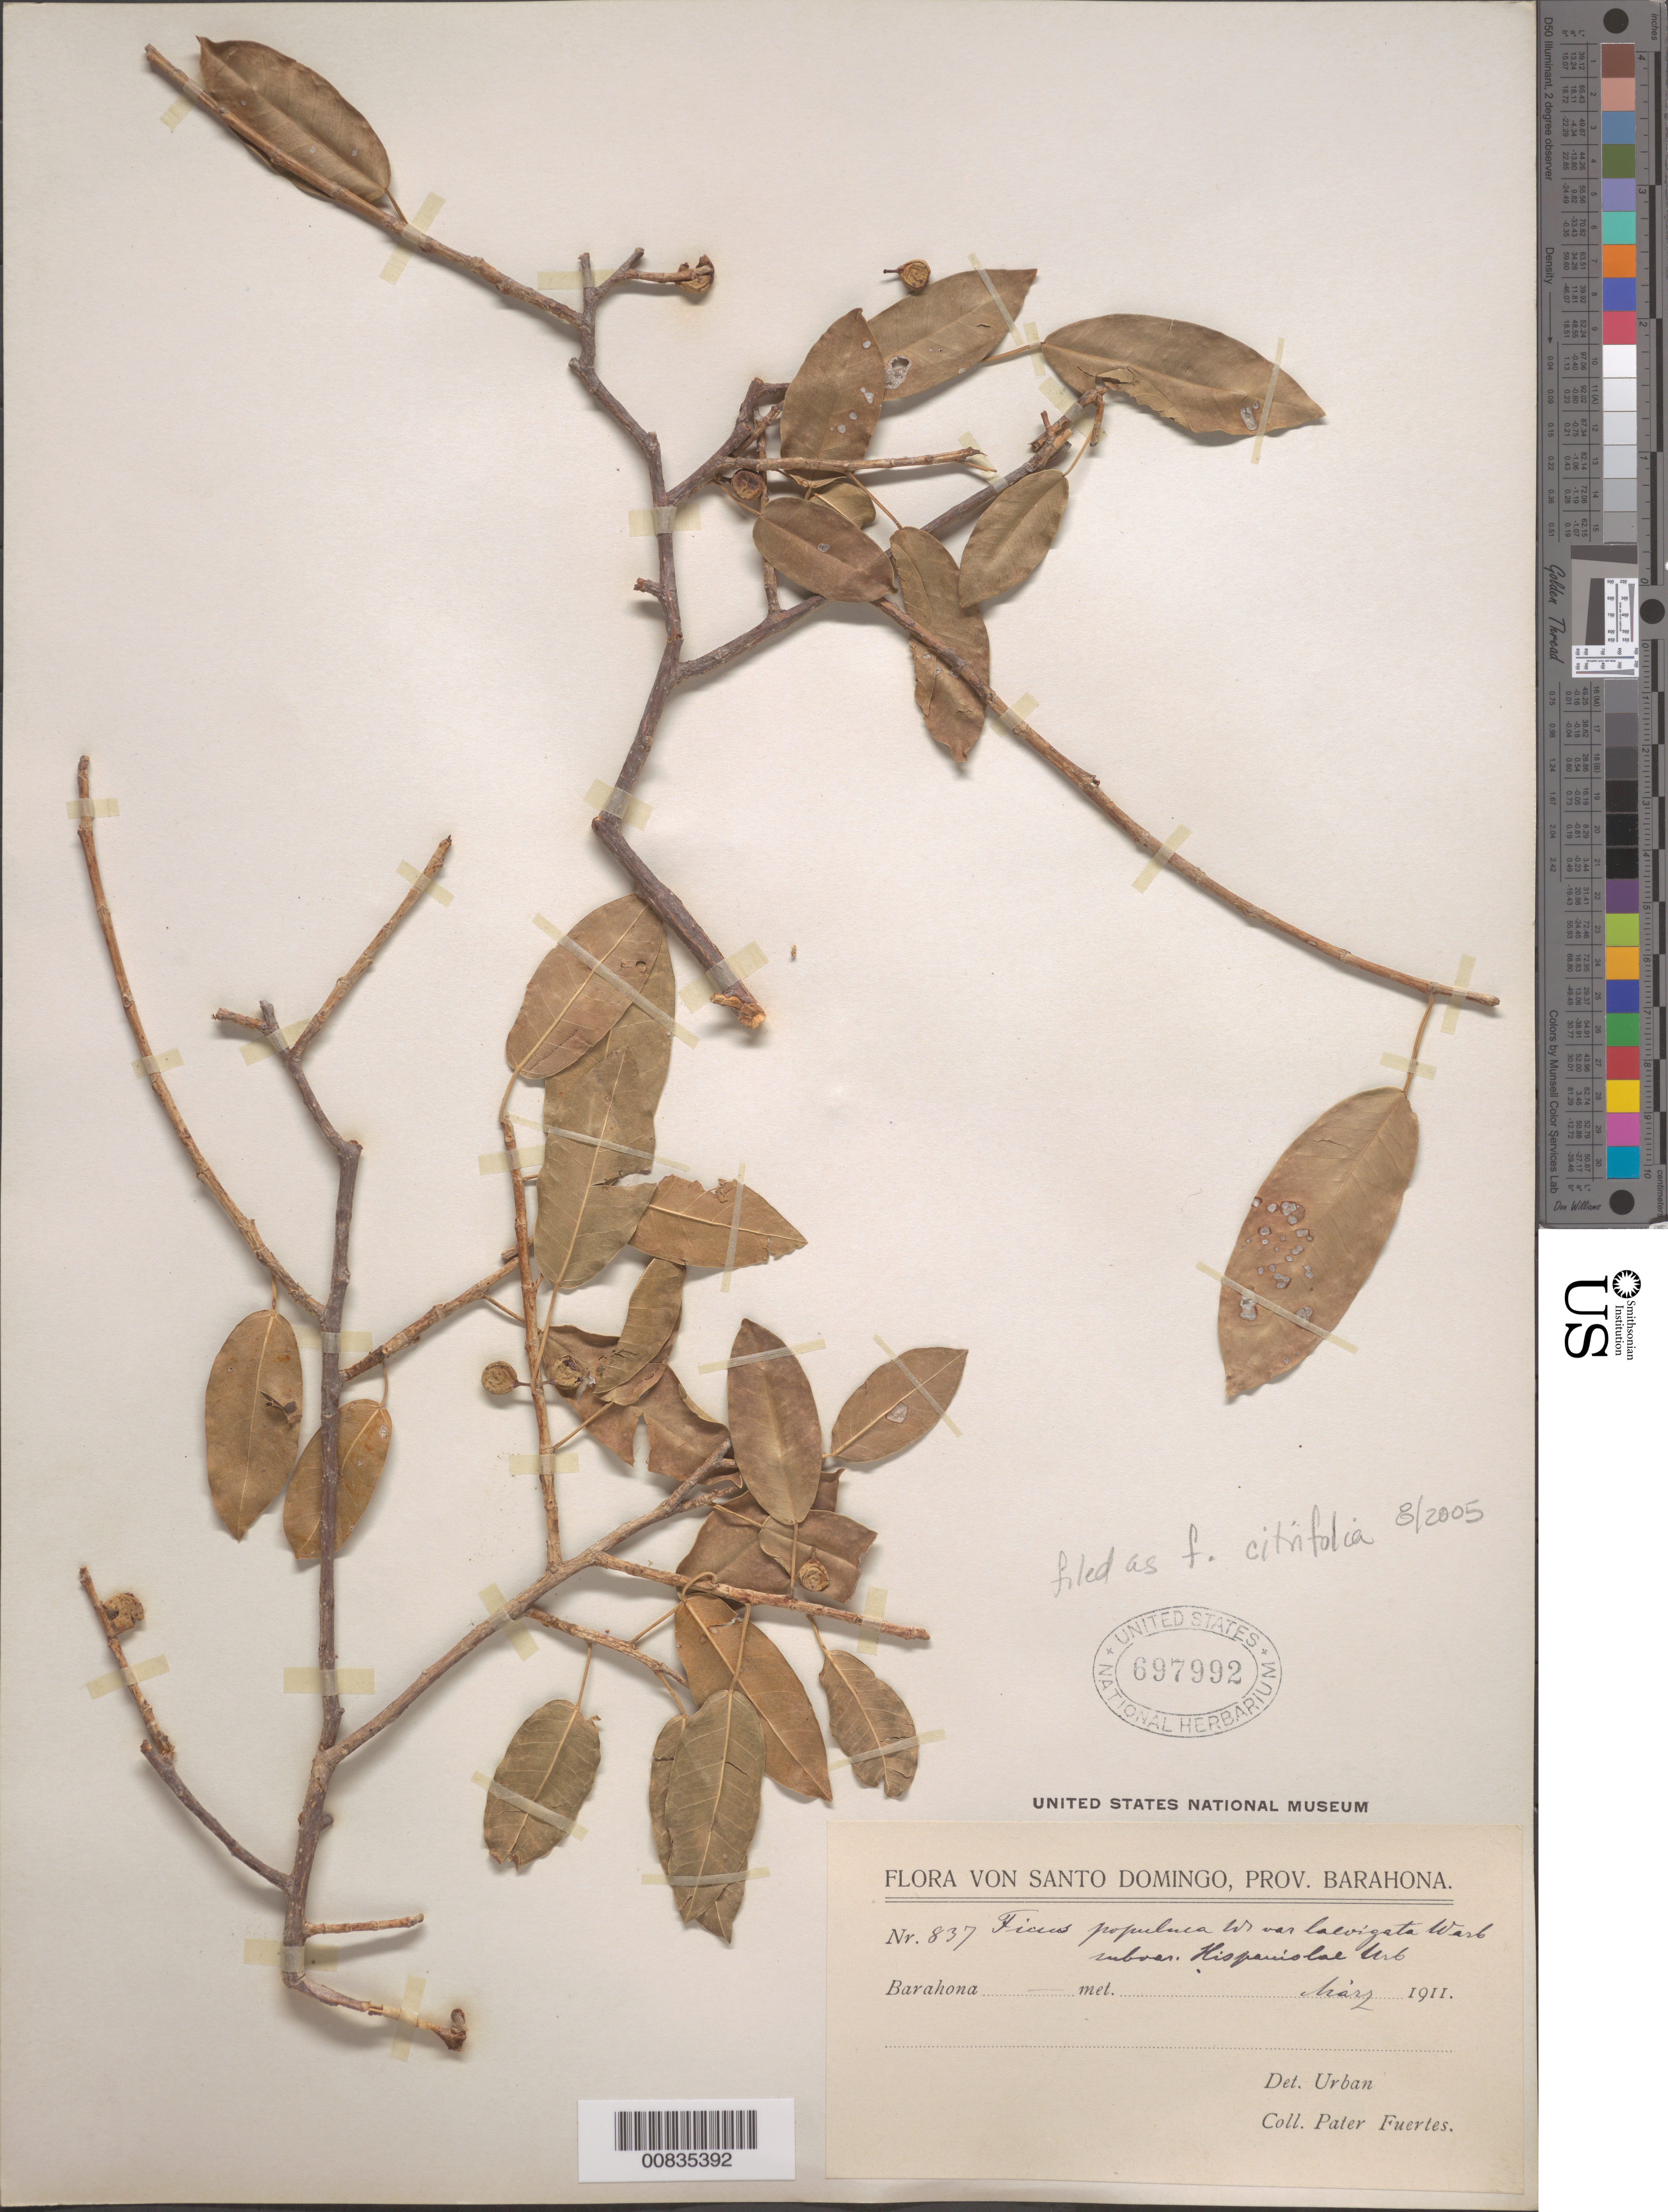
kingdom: Plantae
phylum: Tracheophyta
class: Magnoliopsida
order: Rosales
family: Moraceae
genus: Ficus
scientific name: Ficus citrifolia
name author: Mill.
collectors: M. D. Fuertes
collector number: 837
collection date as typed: May 1911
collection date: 1911-05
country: Dominican Republic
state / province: Barahona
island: Hispaniola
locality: Dominican Republic.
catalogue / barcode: US 697992